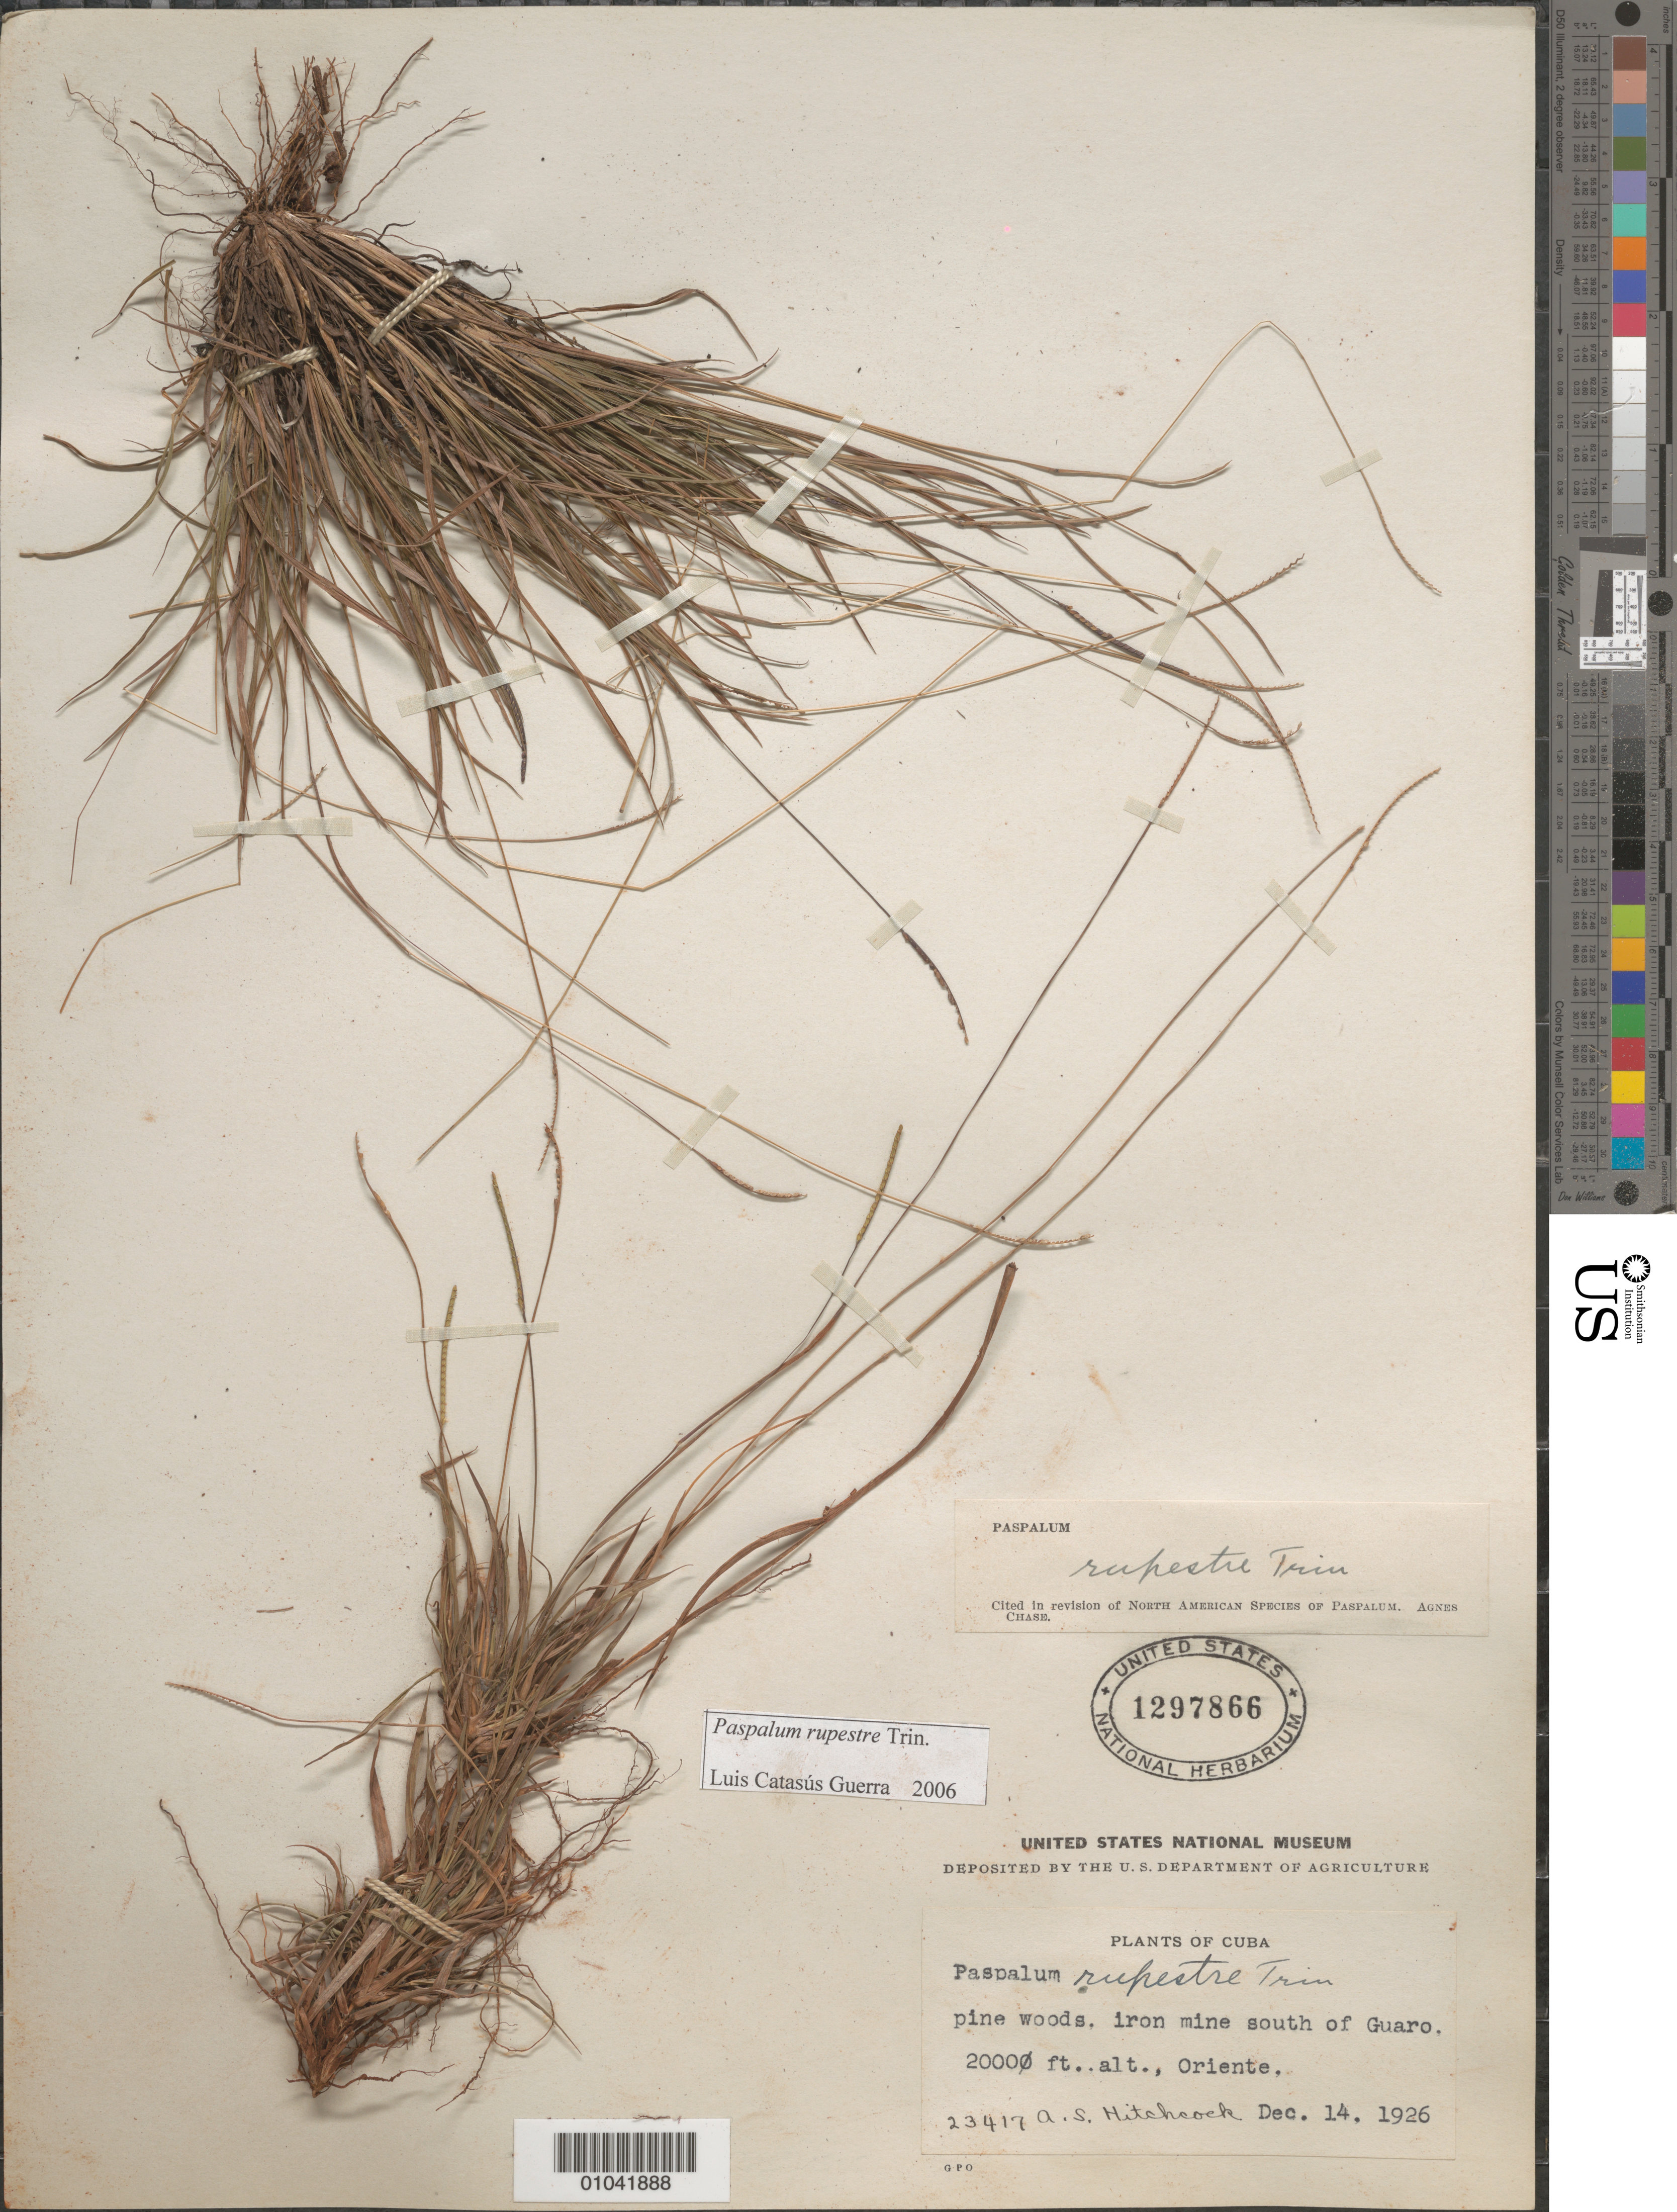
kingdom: Plantae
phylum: Tracheophyta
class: Liliopsida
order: Poales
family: Poaceae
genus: Paspalum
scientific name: Paspalum rupestre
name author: Trin.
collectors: A. S. Hitchcock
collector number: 23147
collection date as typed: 14 Dec 1926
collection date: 1926-12-14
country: Cuba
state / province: Oriente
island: Cuba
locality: S of Guaro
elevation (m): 610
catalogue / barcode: US 1297866